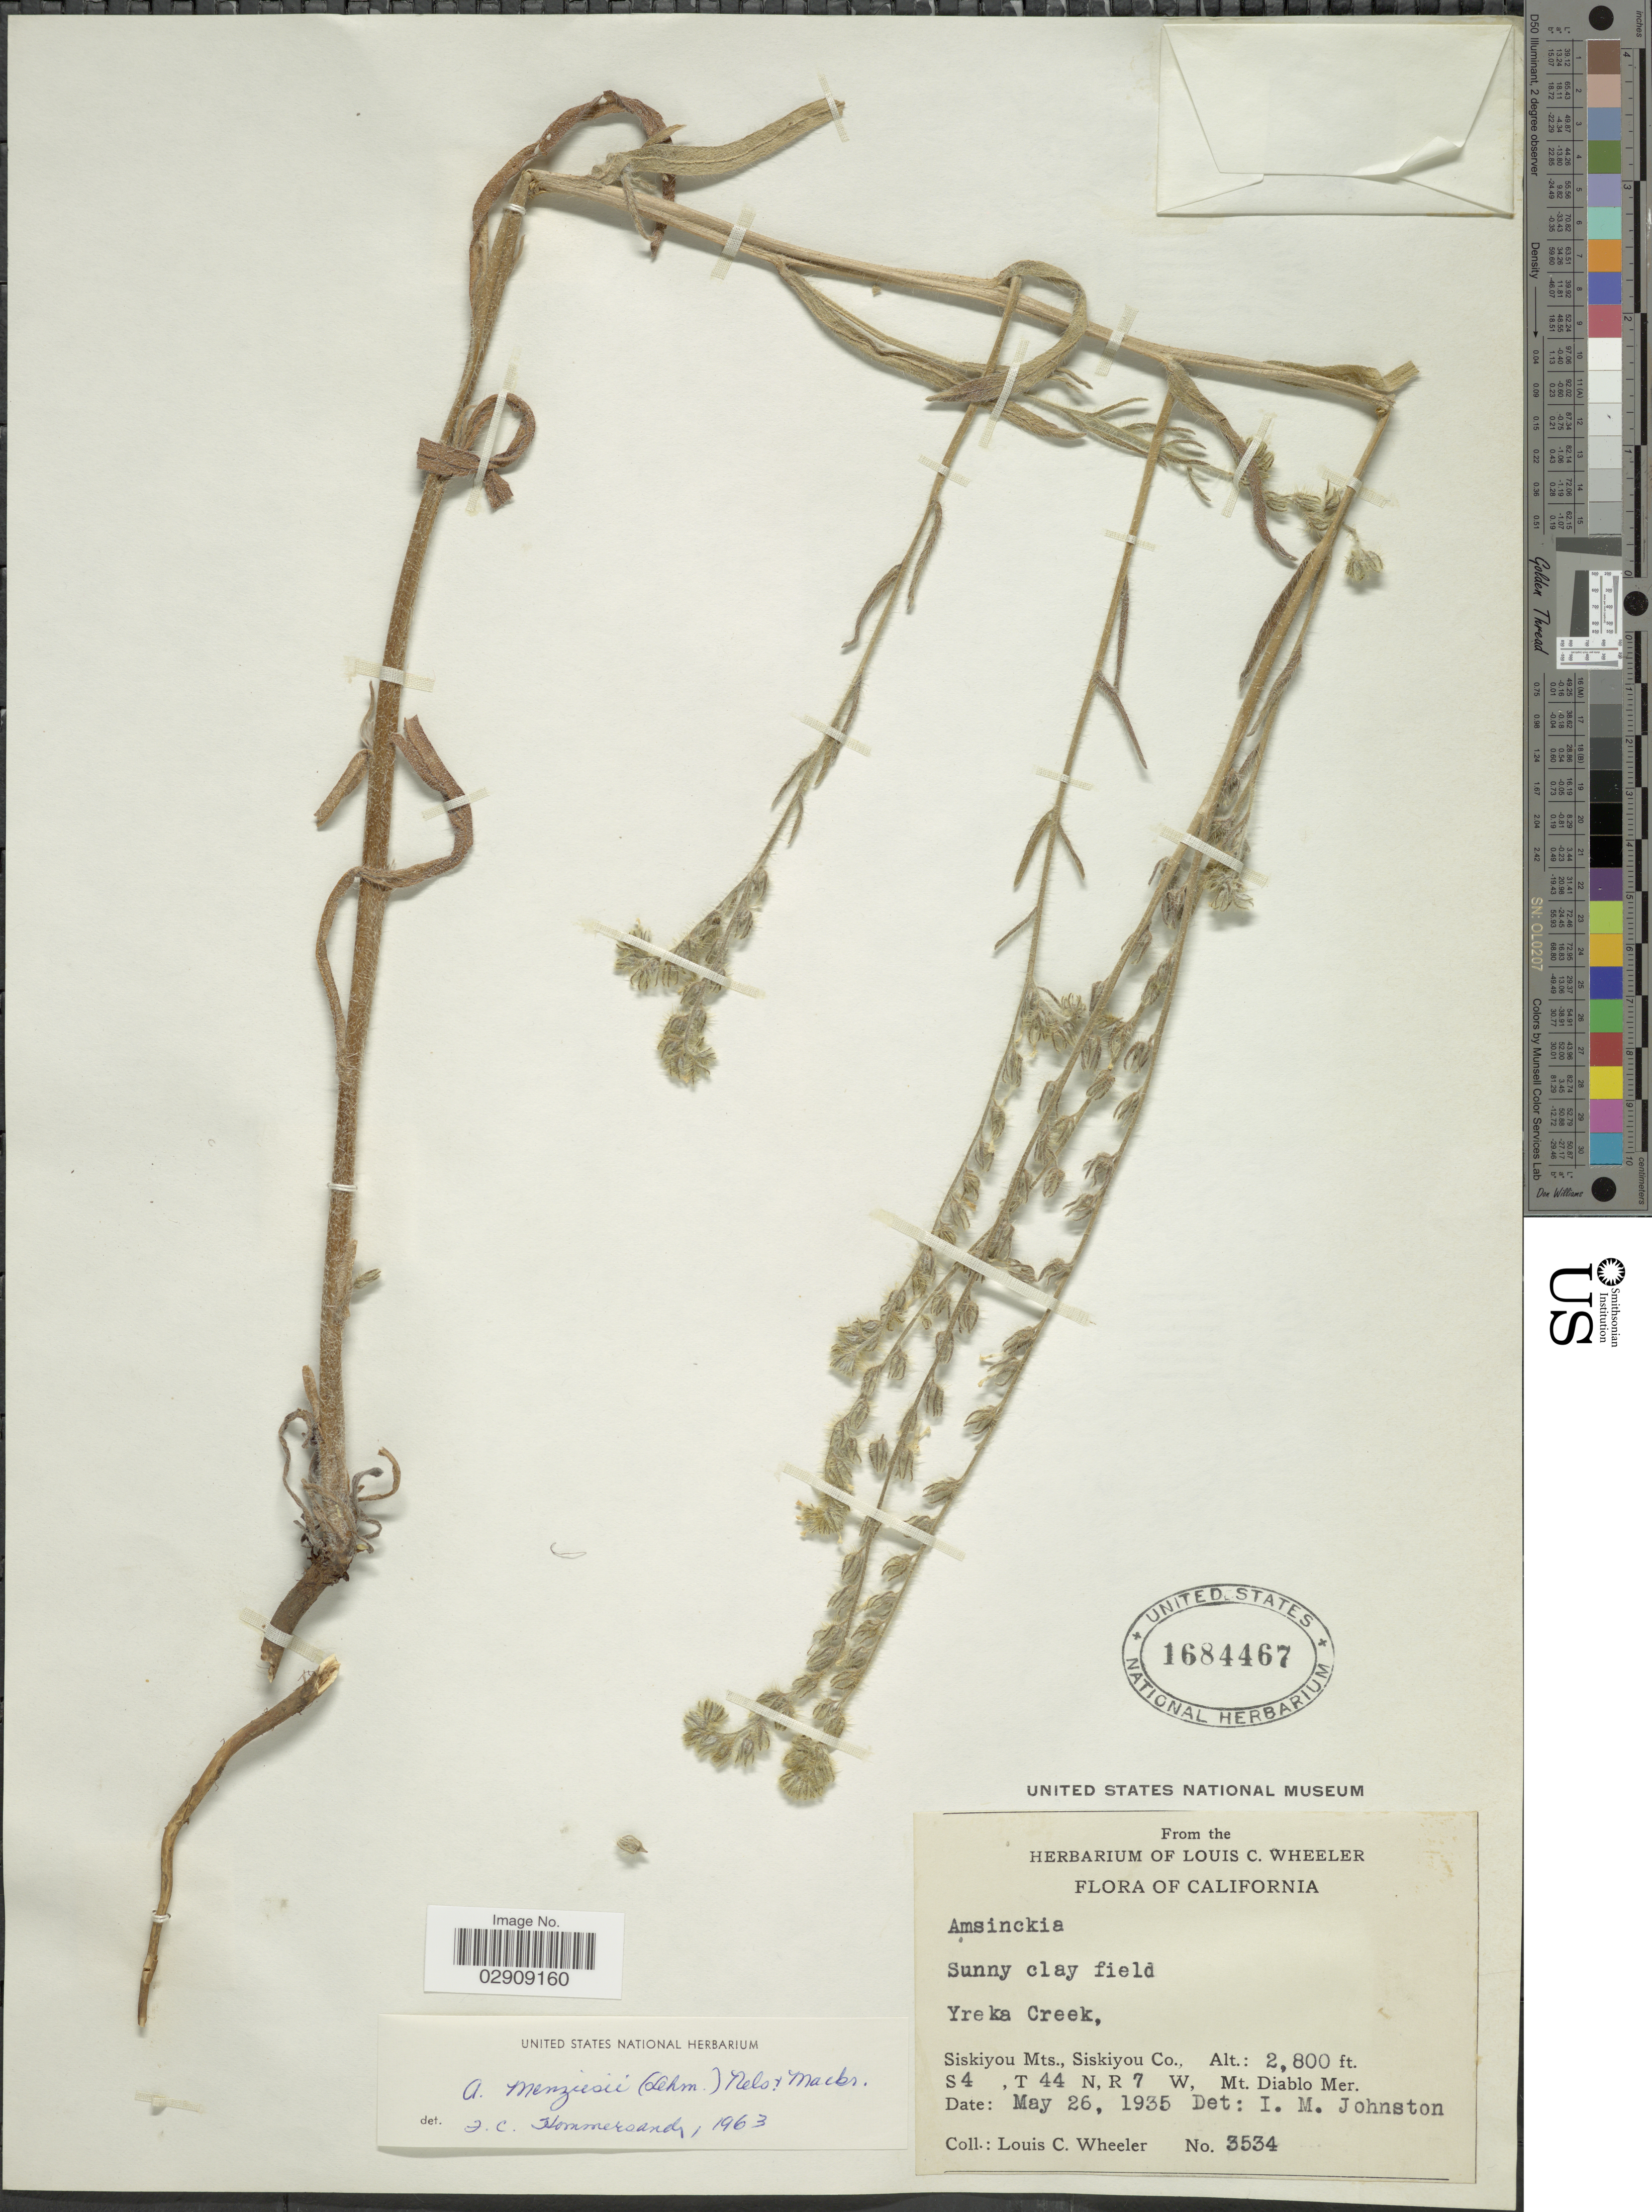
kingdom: Plantae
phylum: Tracheophyta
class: Magnoliopsida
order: Boraginales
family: Boraginaceae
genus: Amsinckia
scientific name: Amsinckia menziesii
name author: A. Nelson & J.F. Macbr.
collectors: L. C. Wheeler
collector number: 3534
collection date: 1935-05-26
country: United States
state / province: California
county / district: Siskiyou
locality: Yreka Creek, Siskiyou Mts., Siskiyou Co., S4, T44N, R7W, Mt. Diablo Mer.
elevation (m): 853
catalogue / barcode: US 1684467